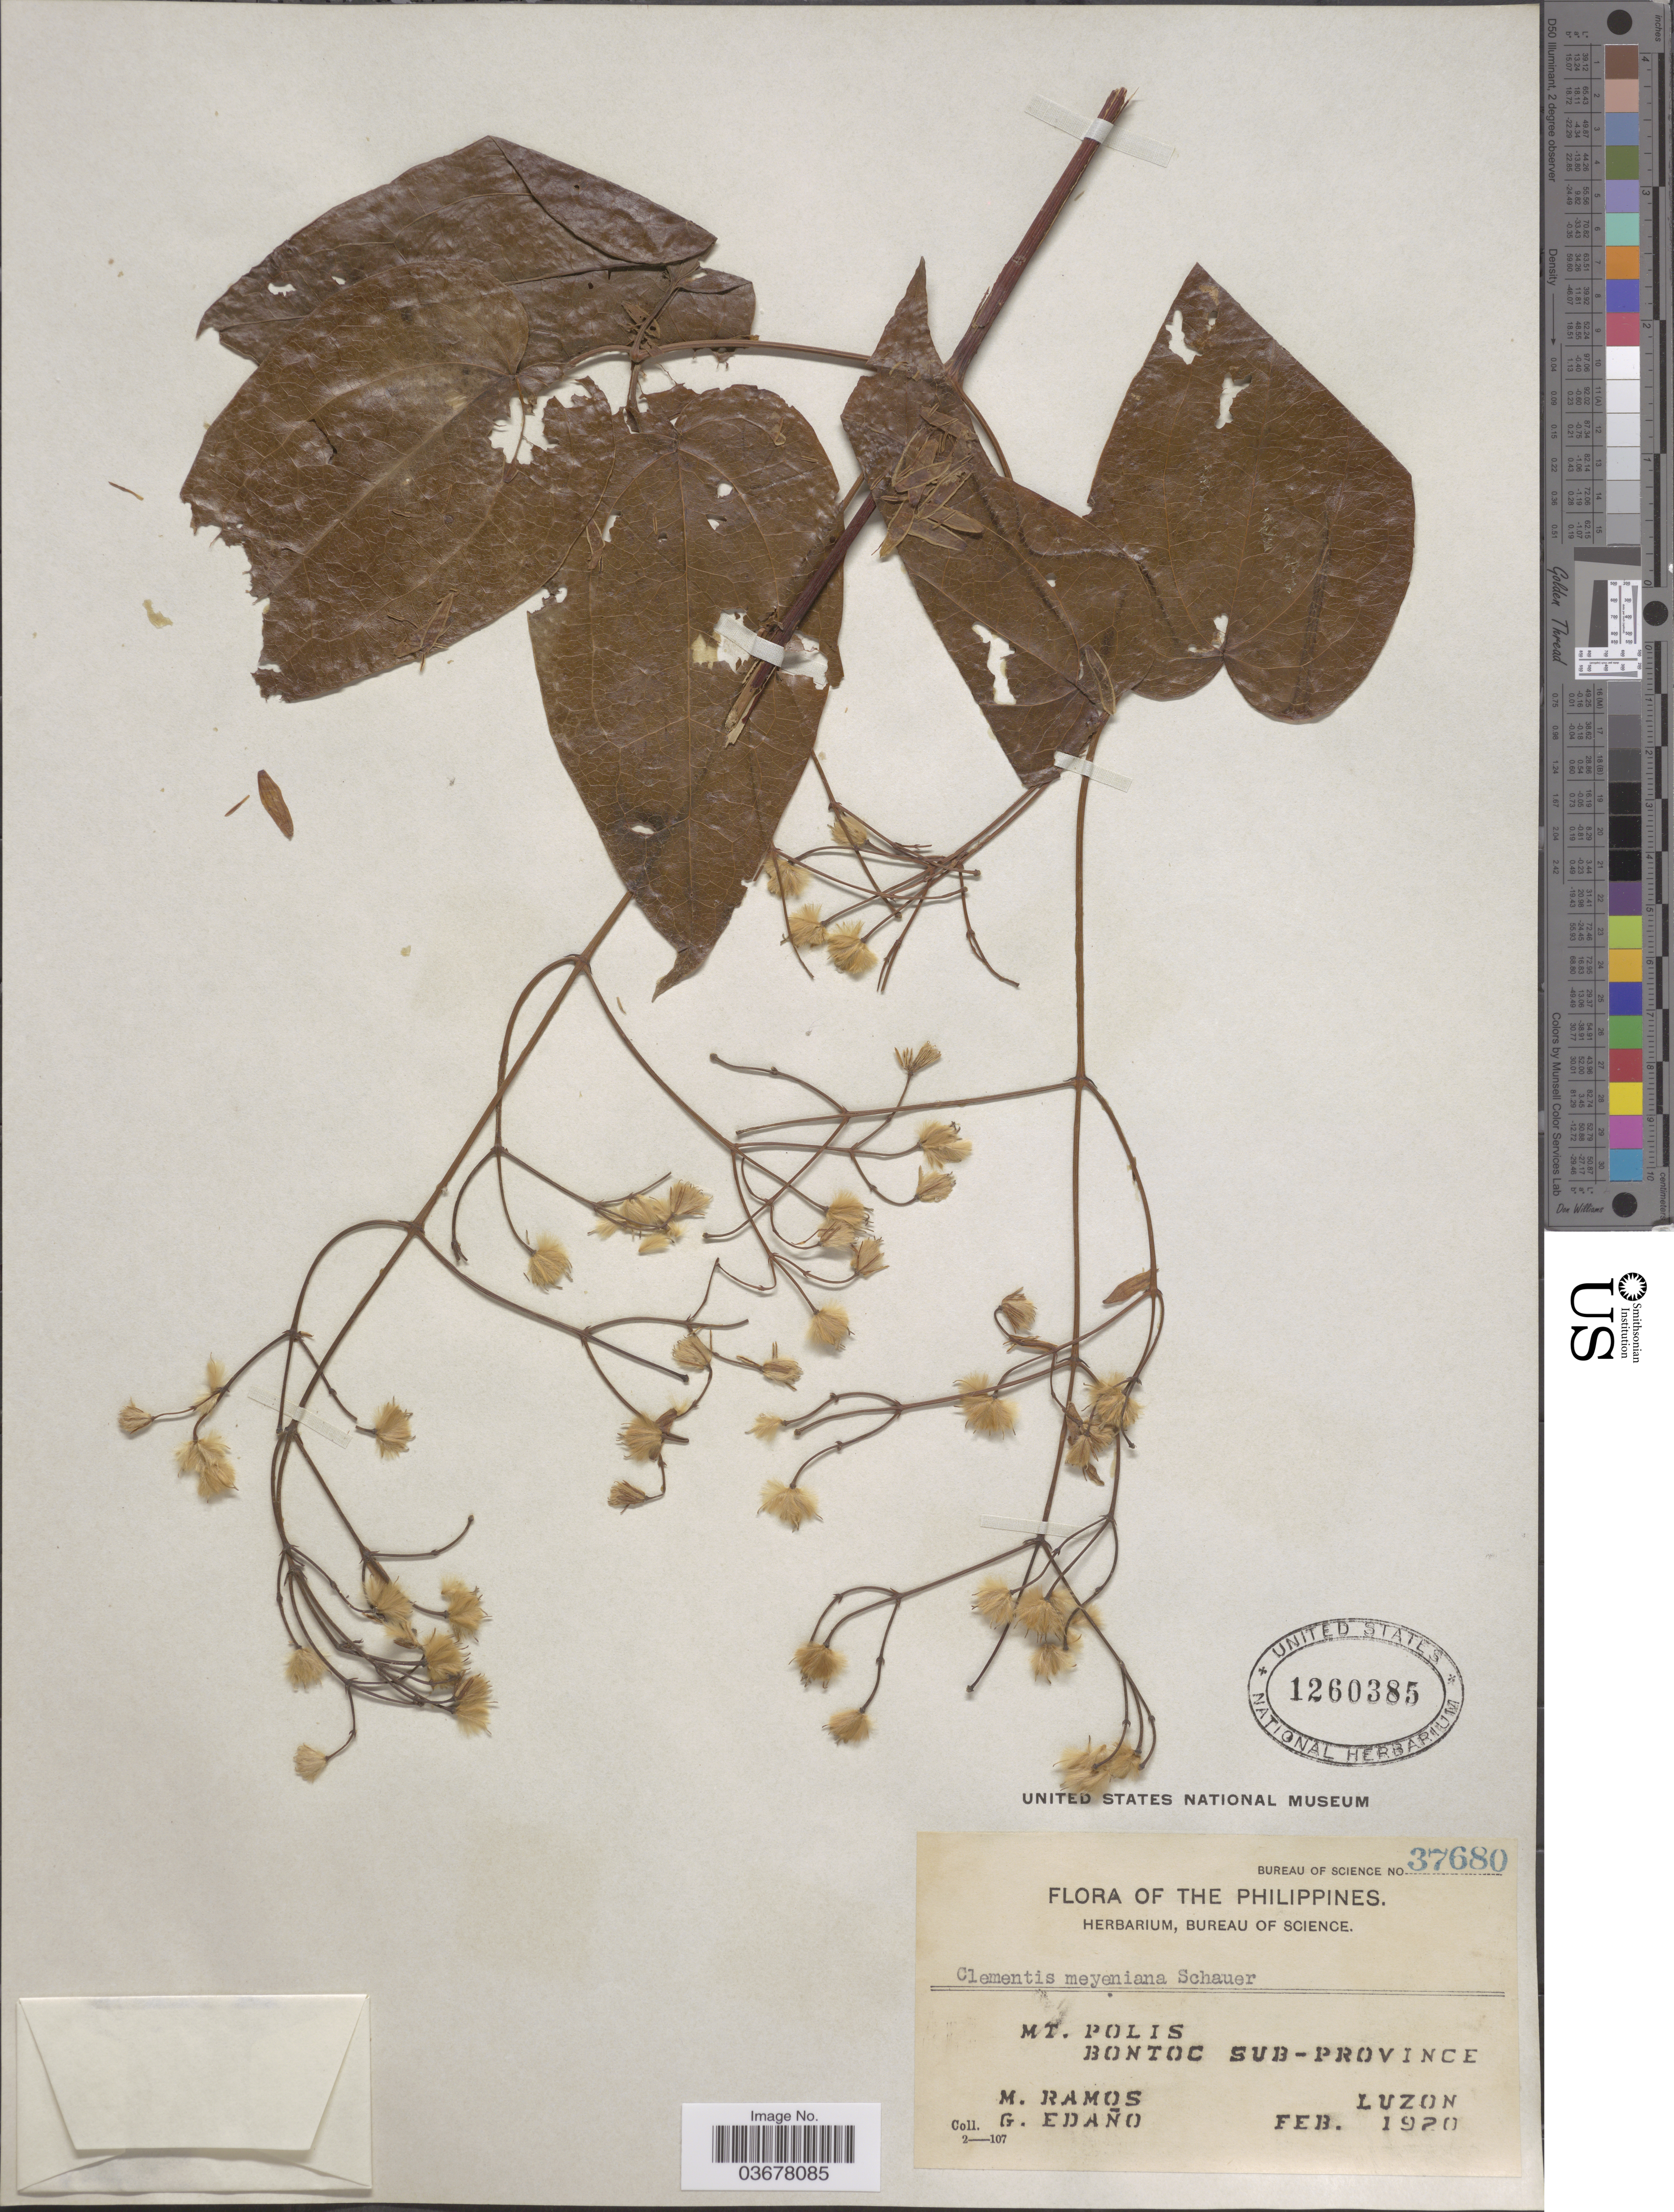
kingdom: Plantae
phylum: Tracheophyta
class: Magnoliopsida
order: Ranunculales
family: Ranunculaceae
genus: Clematis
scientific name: Clematis meyeniana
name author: Walp.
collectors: M. Ramos & G. Edaño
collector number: Bureau of Science 37680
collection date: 1920-02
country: Philippines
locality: Mt. Polis. Bontoc Sub-Province. Luzon.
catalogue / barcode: US 1260385